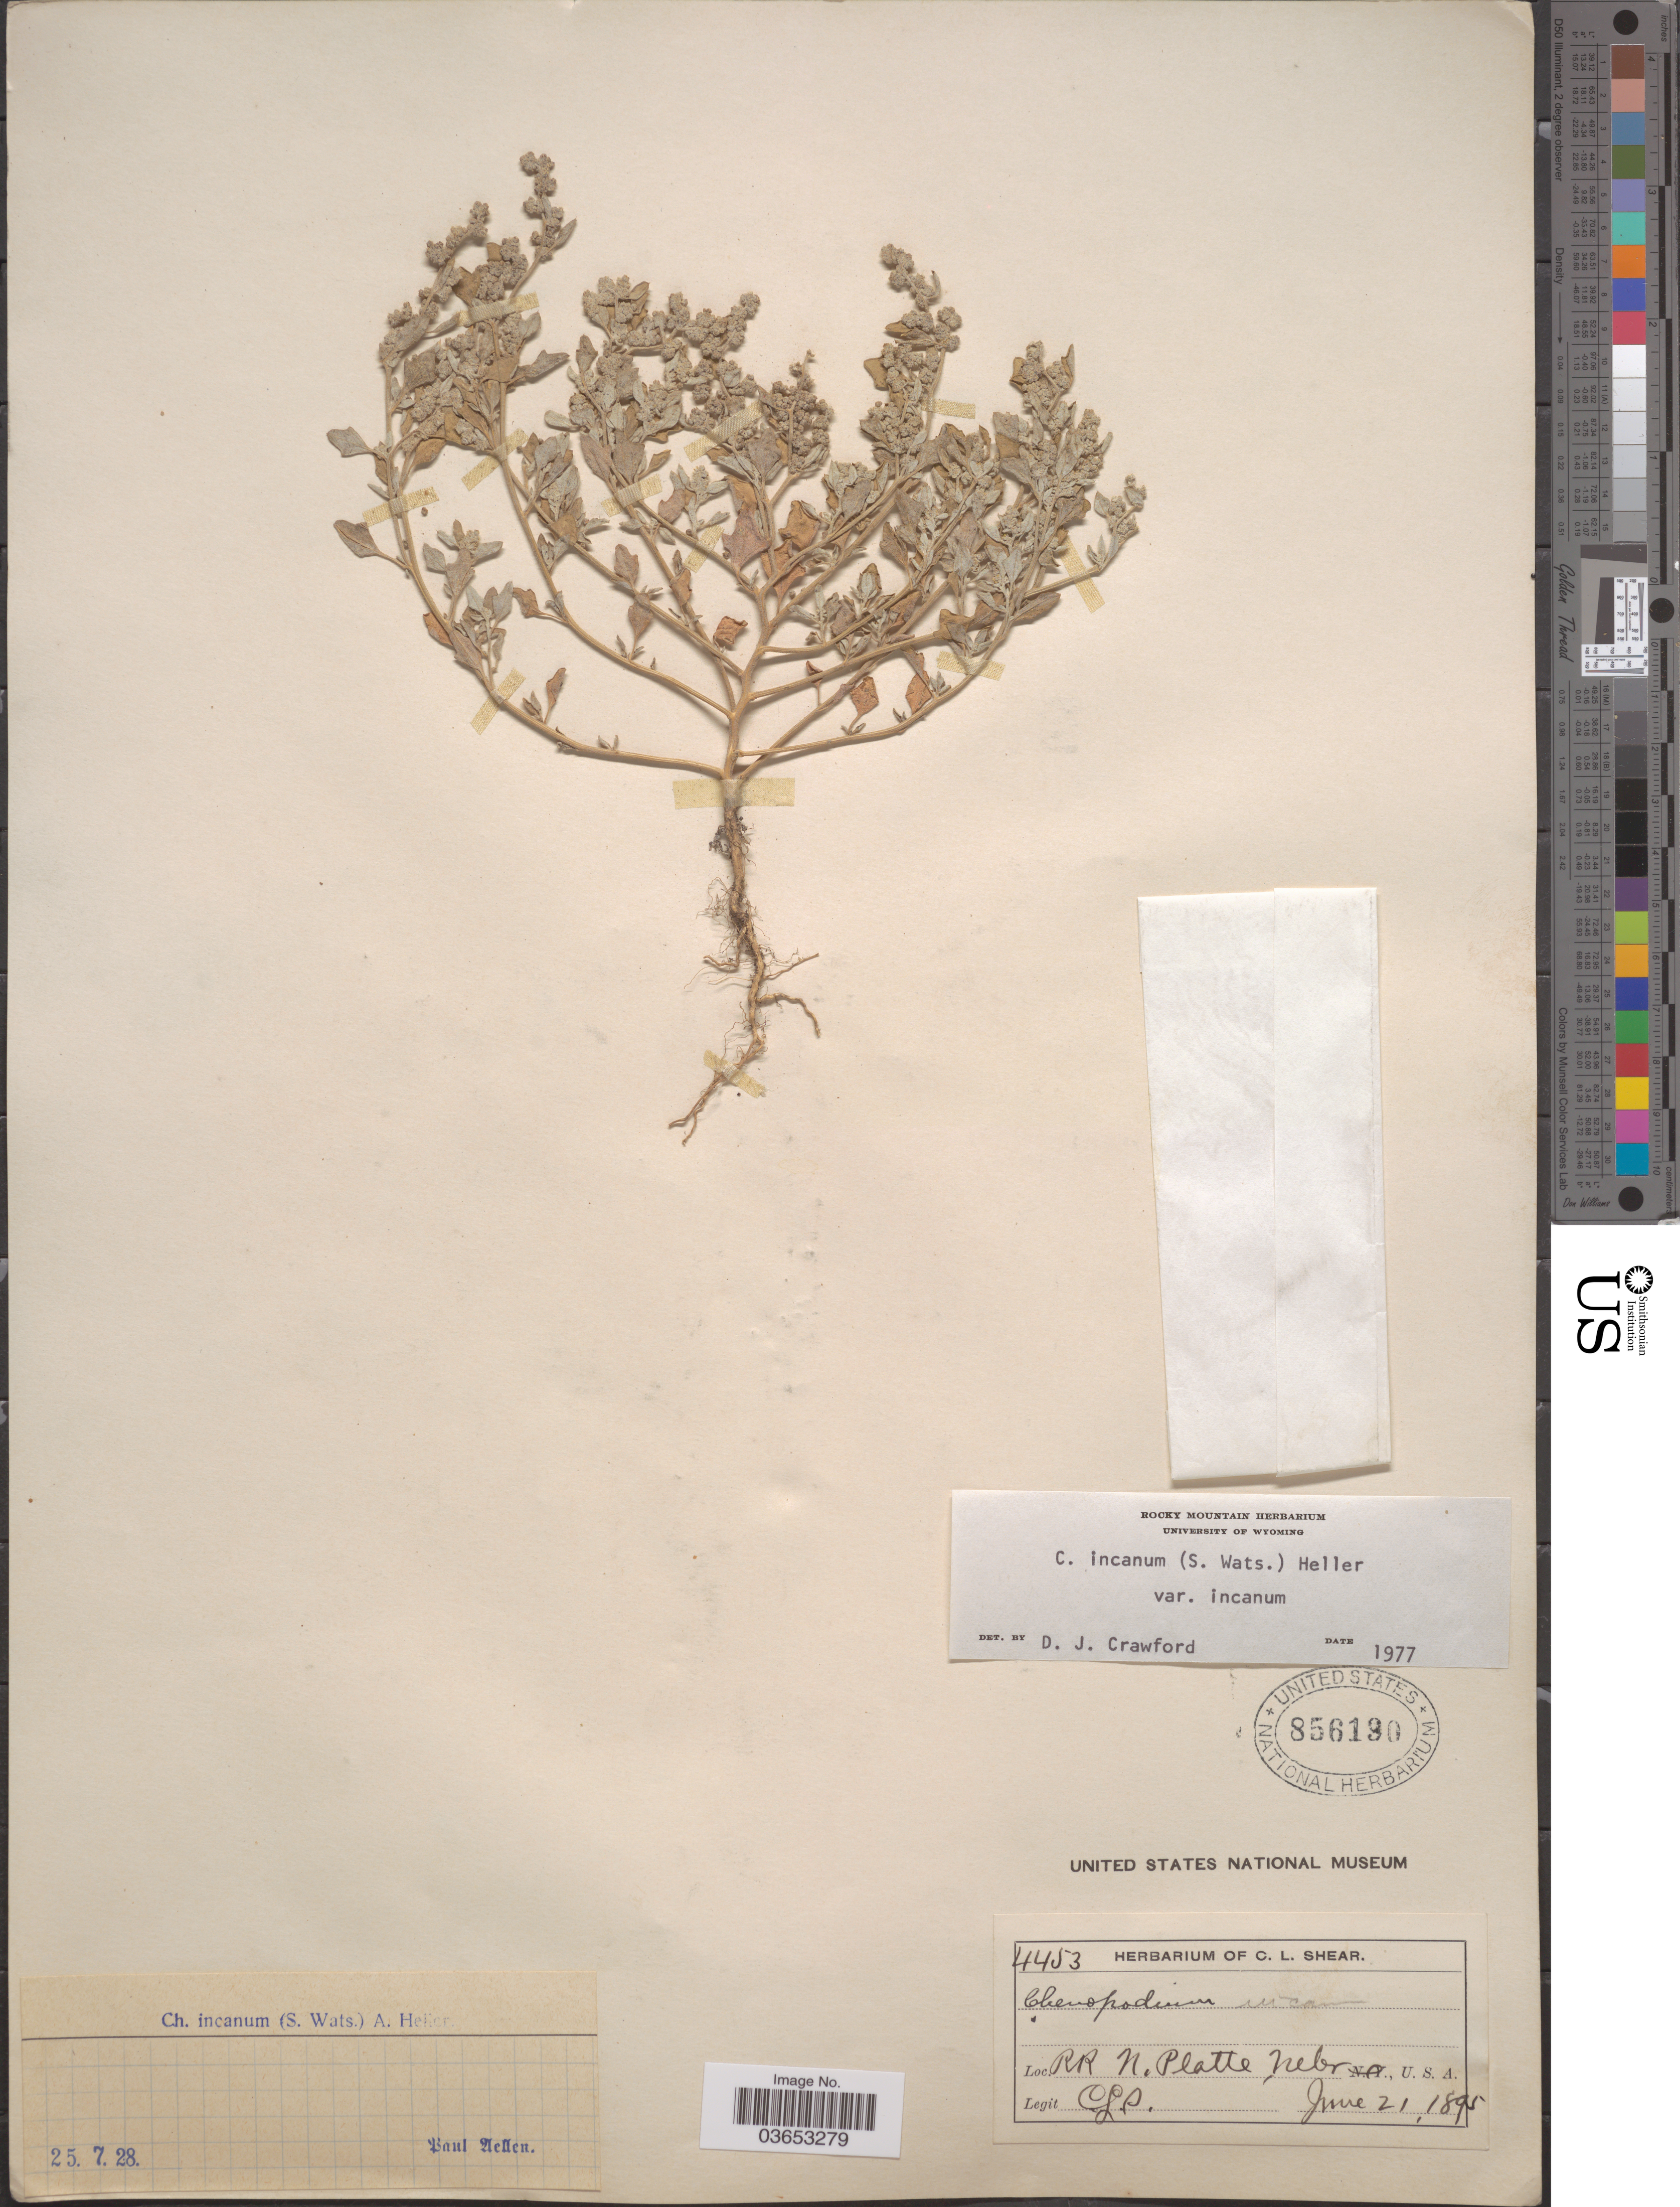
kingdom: Plantae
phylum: Tracheophyta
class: Magnoliopsida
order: Caryophyllales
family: Amaranthaceae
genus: Chenopodium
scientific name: Chenopodium incanum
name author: (S. Watson) A. Heller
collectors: C. L. Shear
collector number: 4453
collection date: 1895-06-21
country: United States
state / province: Nebraska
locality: RR N. Platte.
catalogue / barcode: US 856190